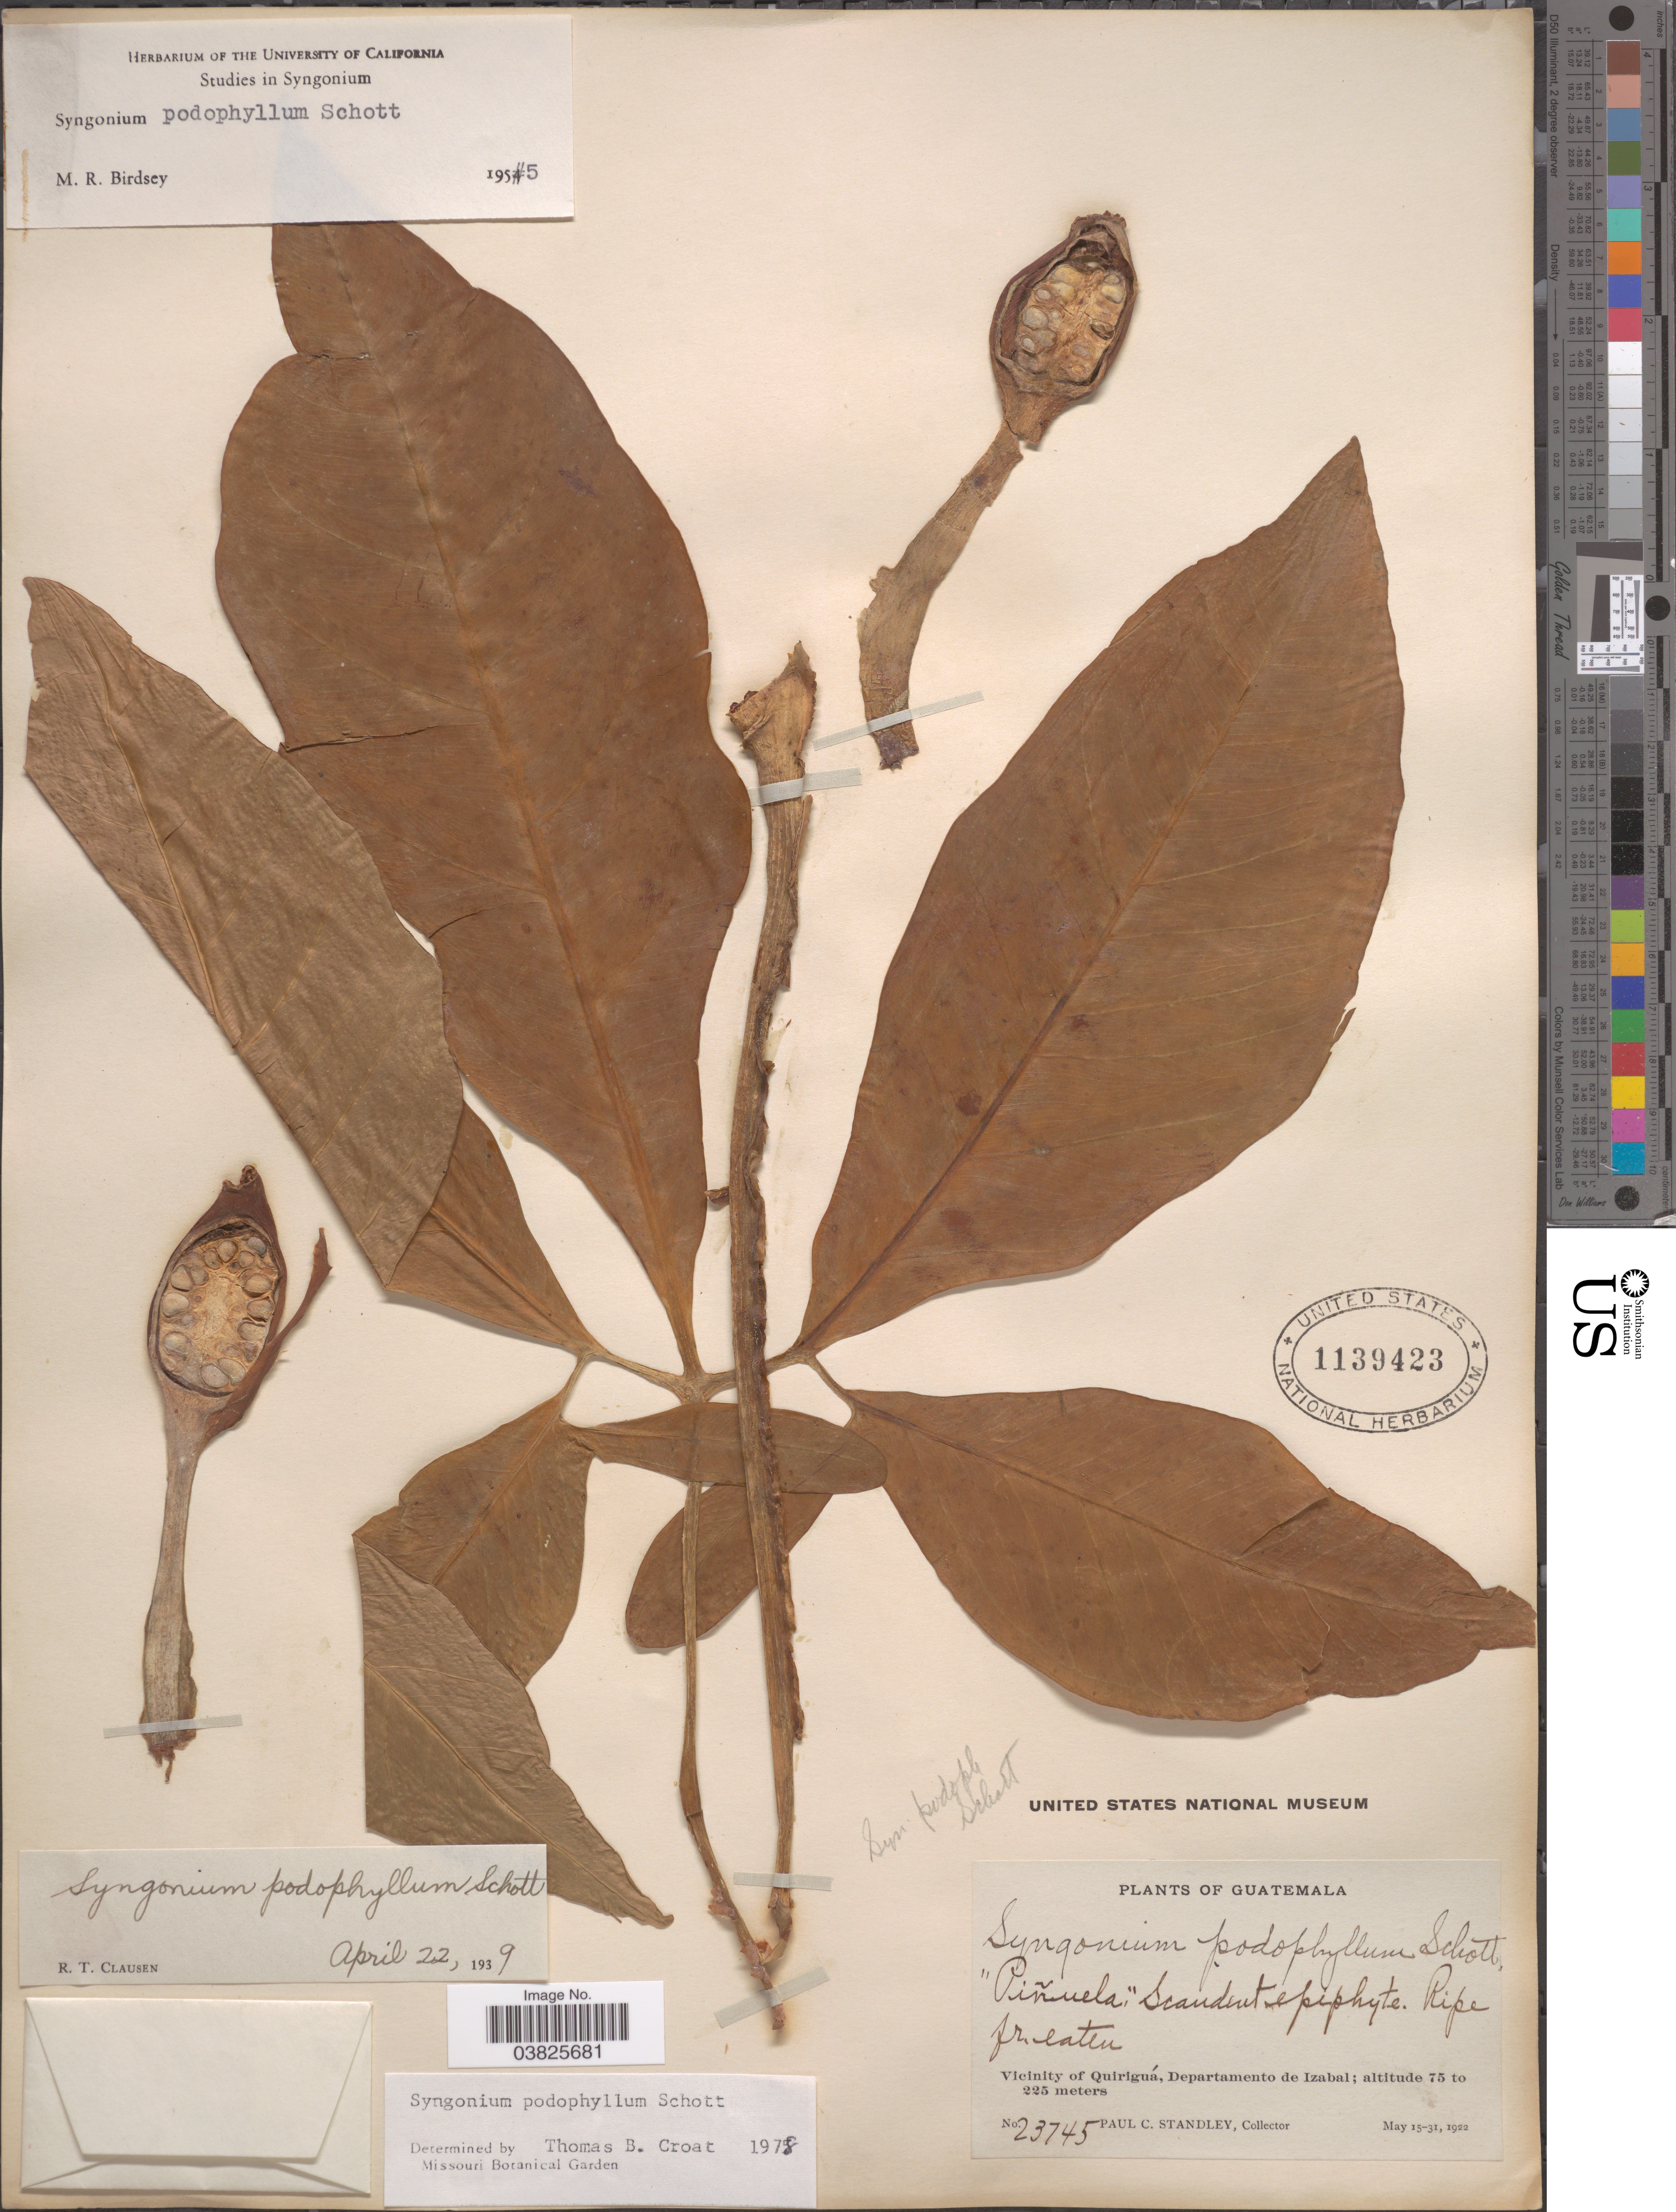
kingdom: Plantae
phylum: Tracheophyta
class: Liliopsida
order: Alismatales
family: Araceae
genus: Syngonium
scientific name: Syngonium podophyllum 'Lemon-Lime'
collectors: P. C. Standley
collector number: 23745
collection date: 1922-05-15/1922-05-31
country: Guatemala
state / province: Izabal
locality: Vicinity of Quiriguá, Departamento de Izabal.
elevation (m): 75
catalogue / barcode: US 1139423